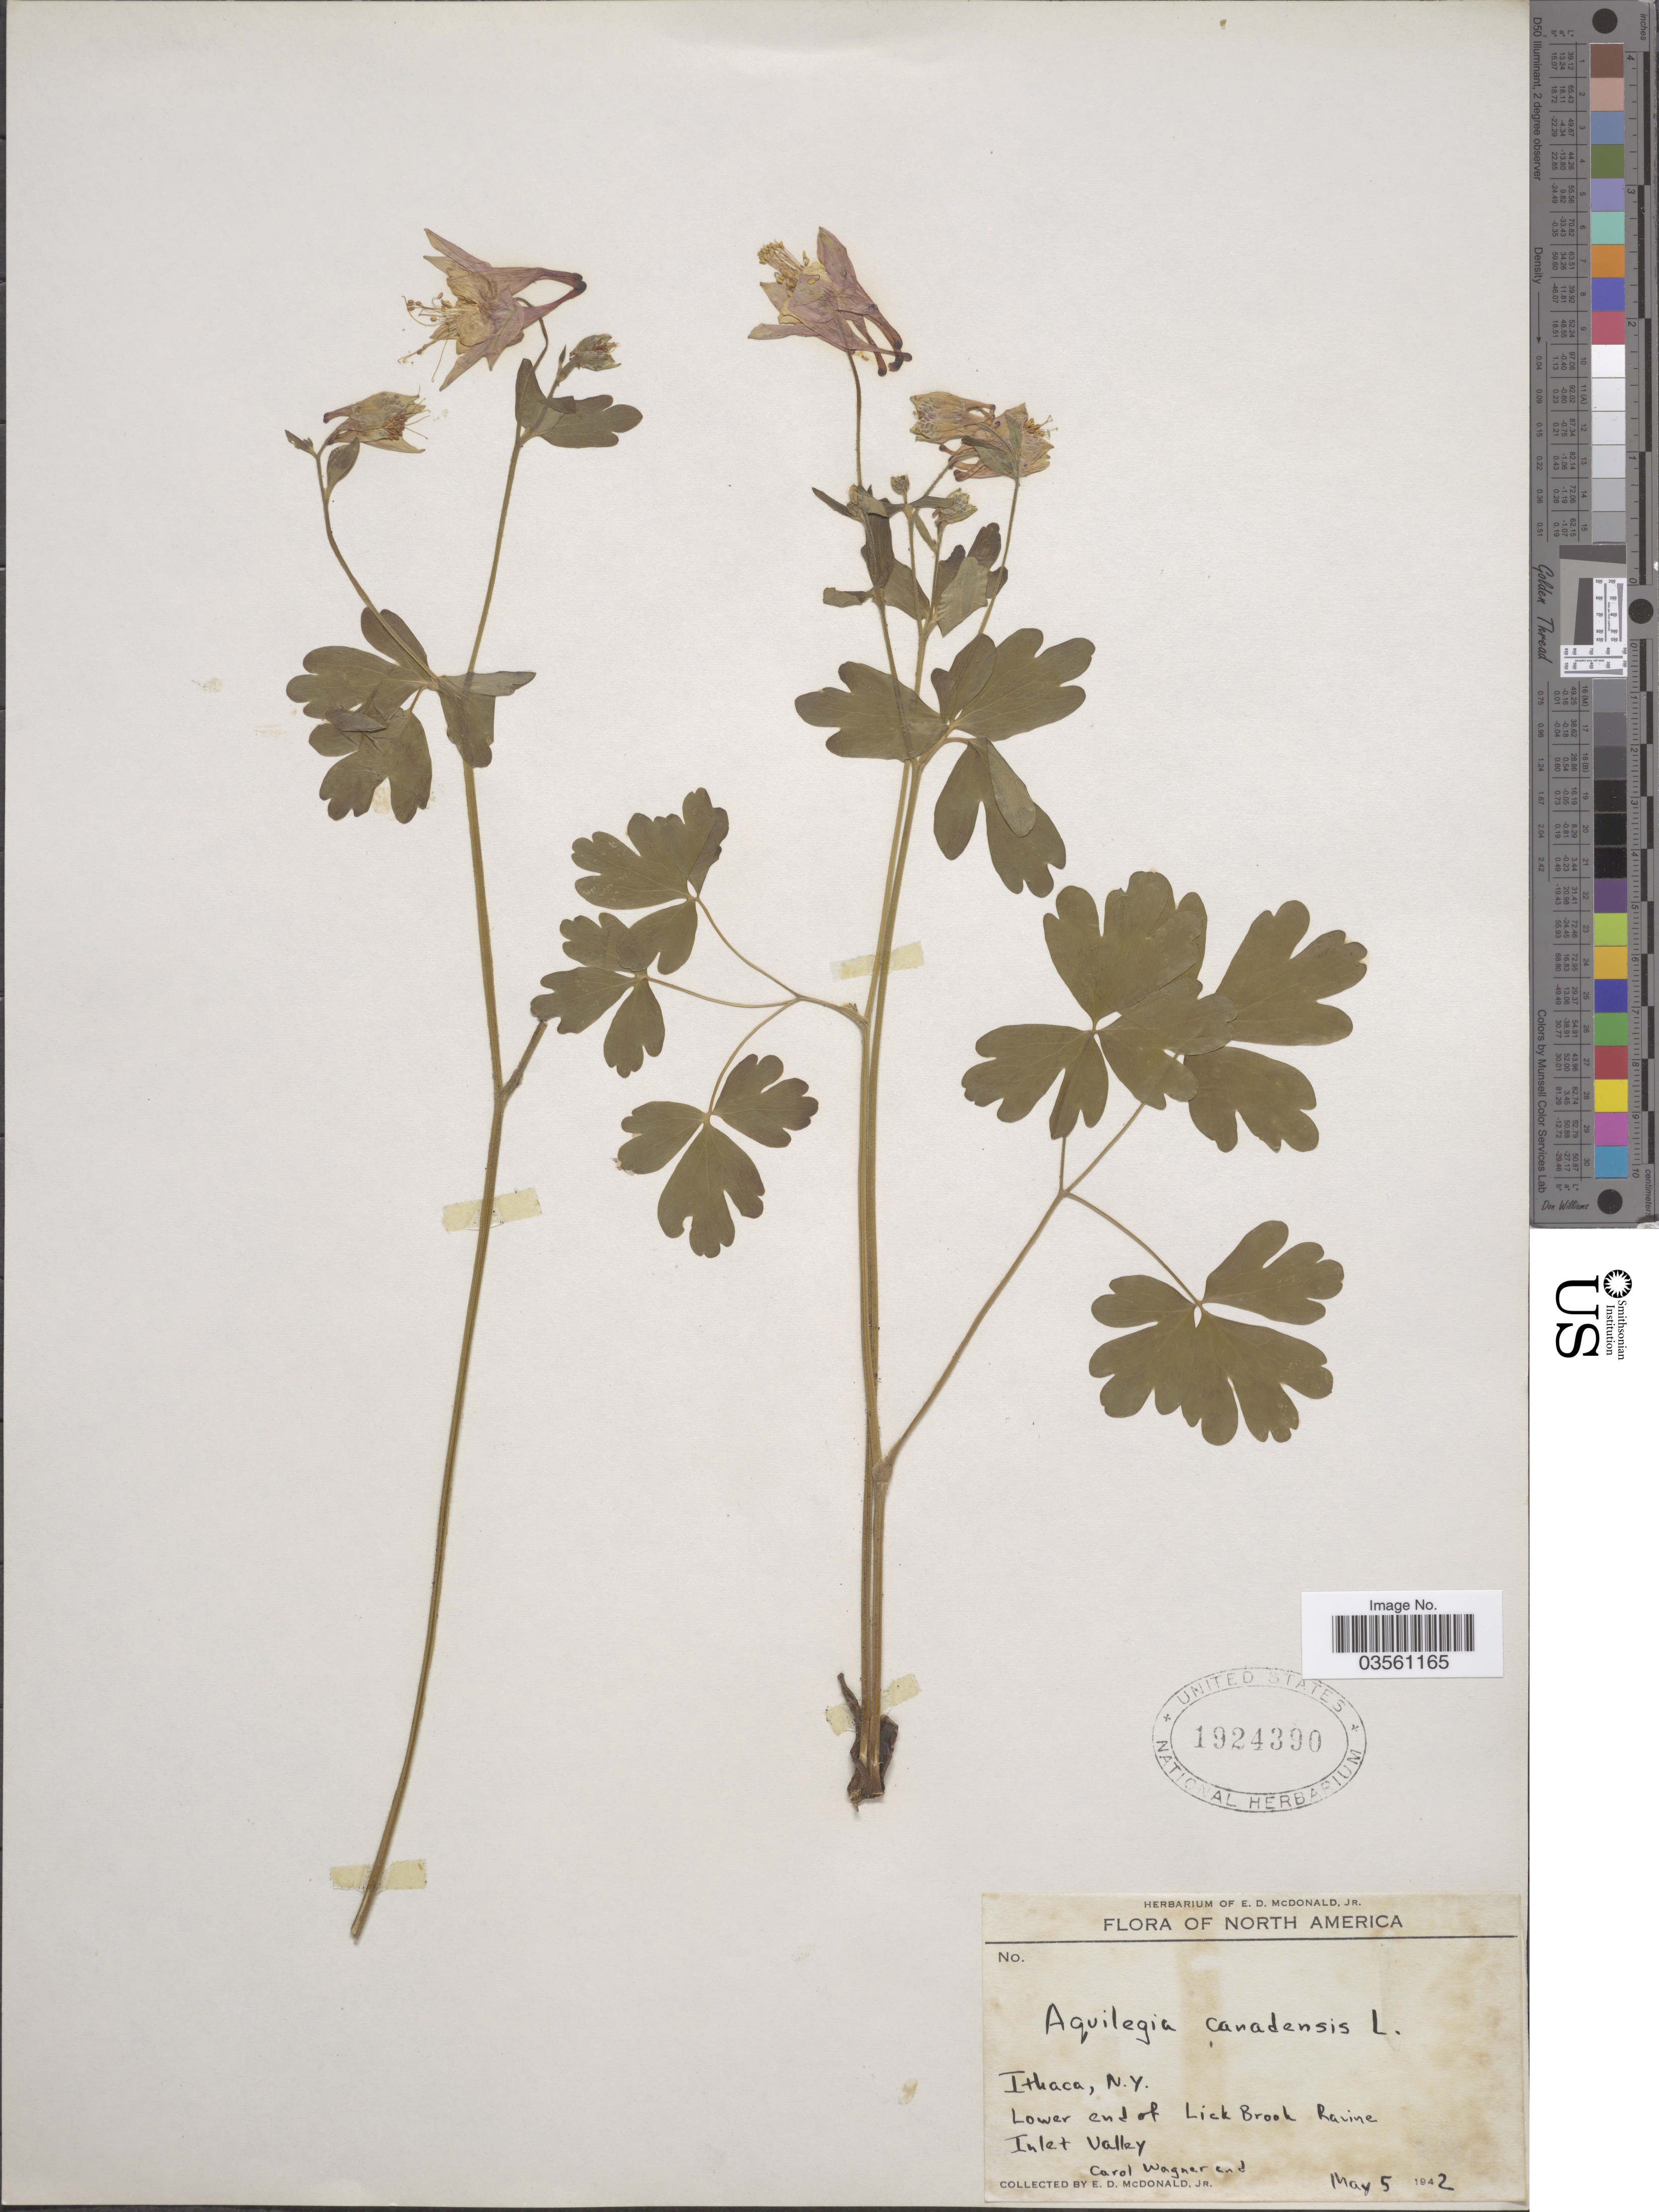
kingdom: Plantae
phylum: Tracheophyta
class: Magnoliopsida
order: Ranunculales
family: Ranunculaceae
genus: Aquilegia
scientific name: Aquilegia canadensis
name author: L.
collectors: C. Wagner & E. D. McDonald Jr.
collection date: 1942-05-05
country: United States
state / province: New York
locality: Lower end of Lick Brook Ravine. Inlet Valley.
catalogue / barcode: US 1924390